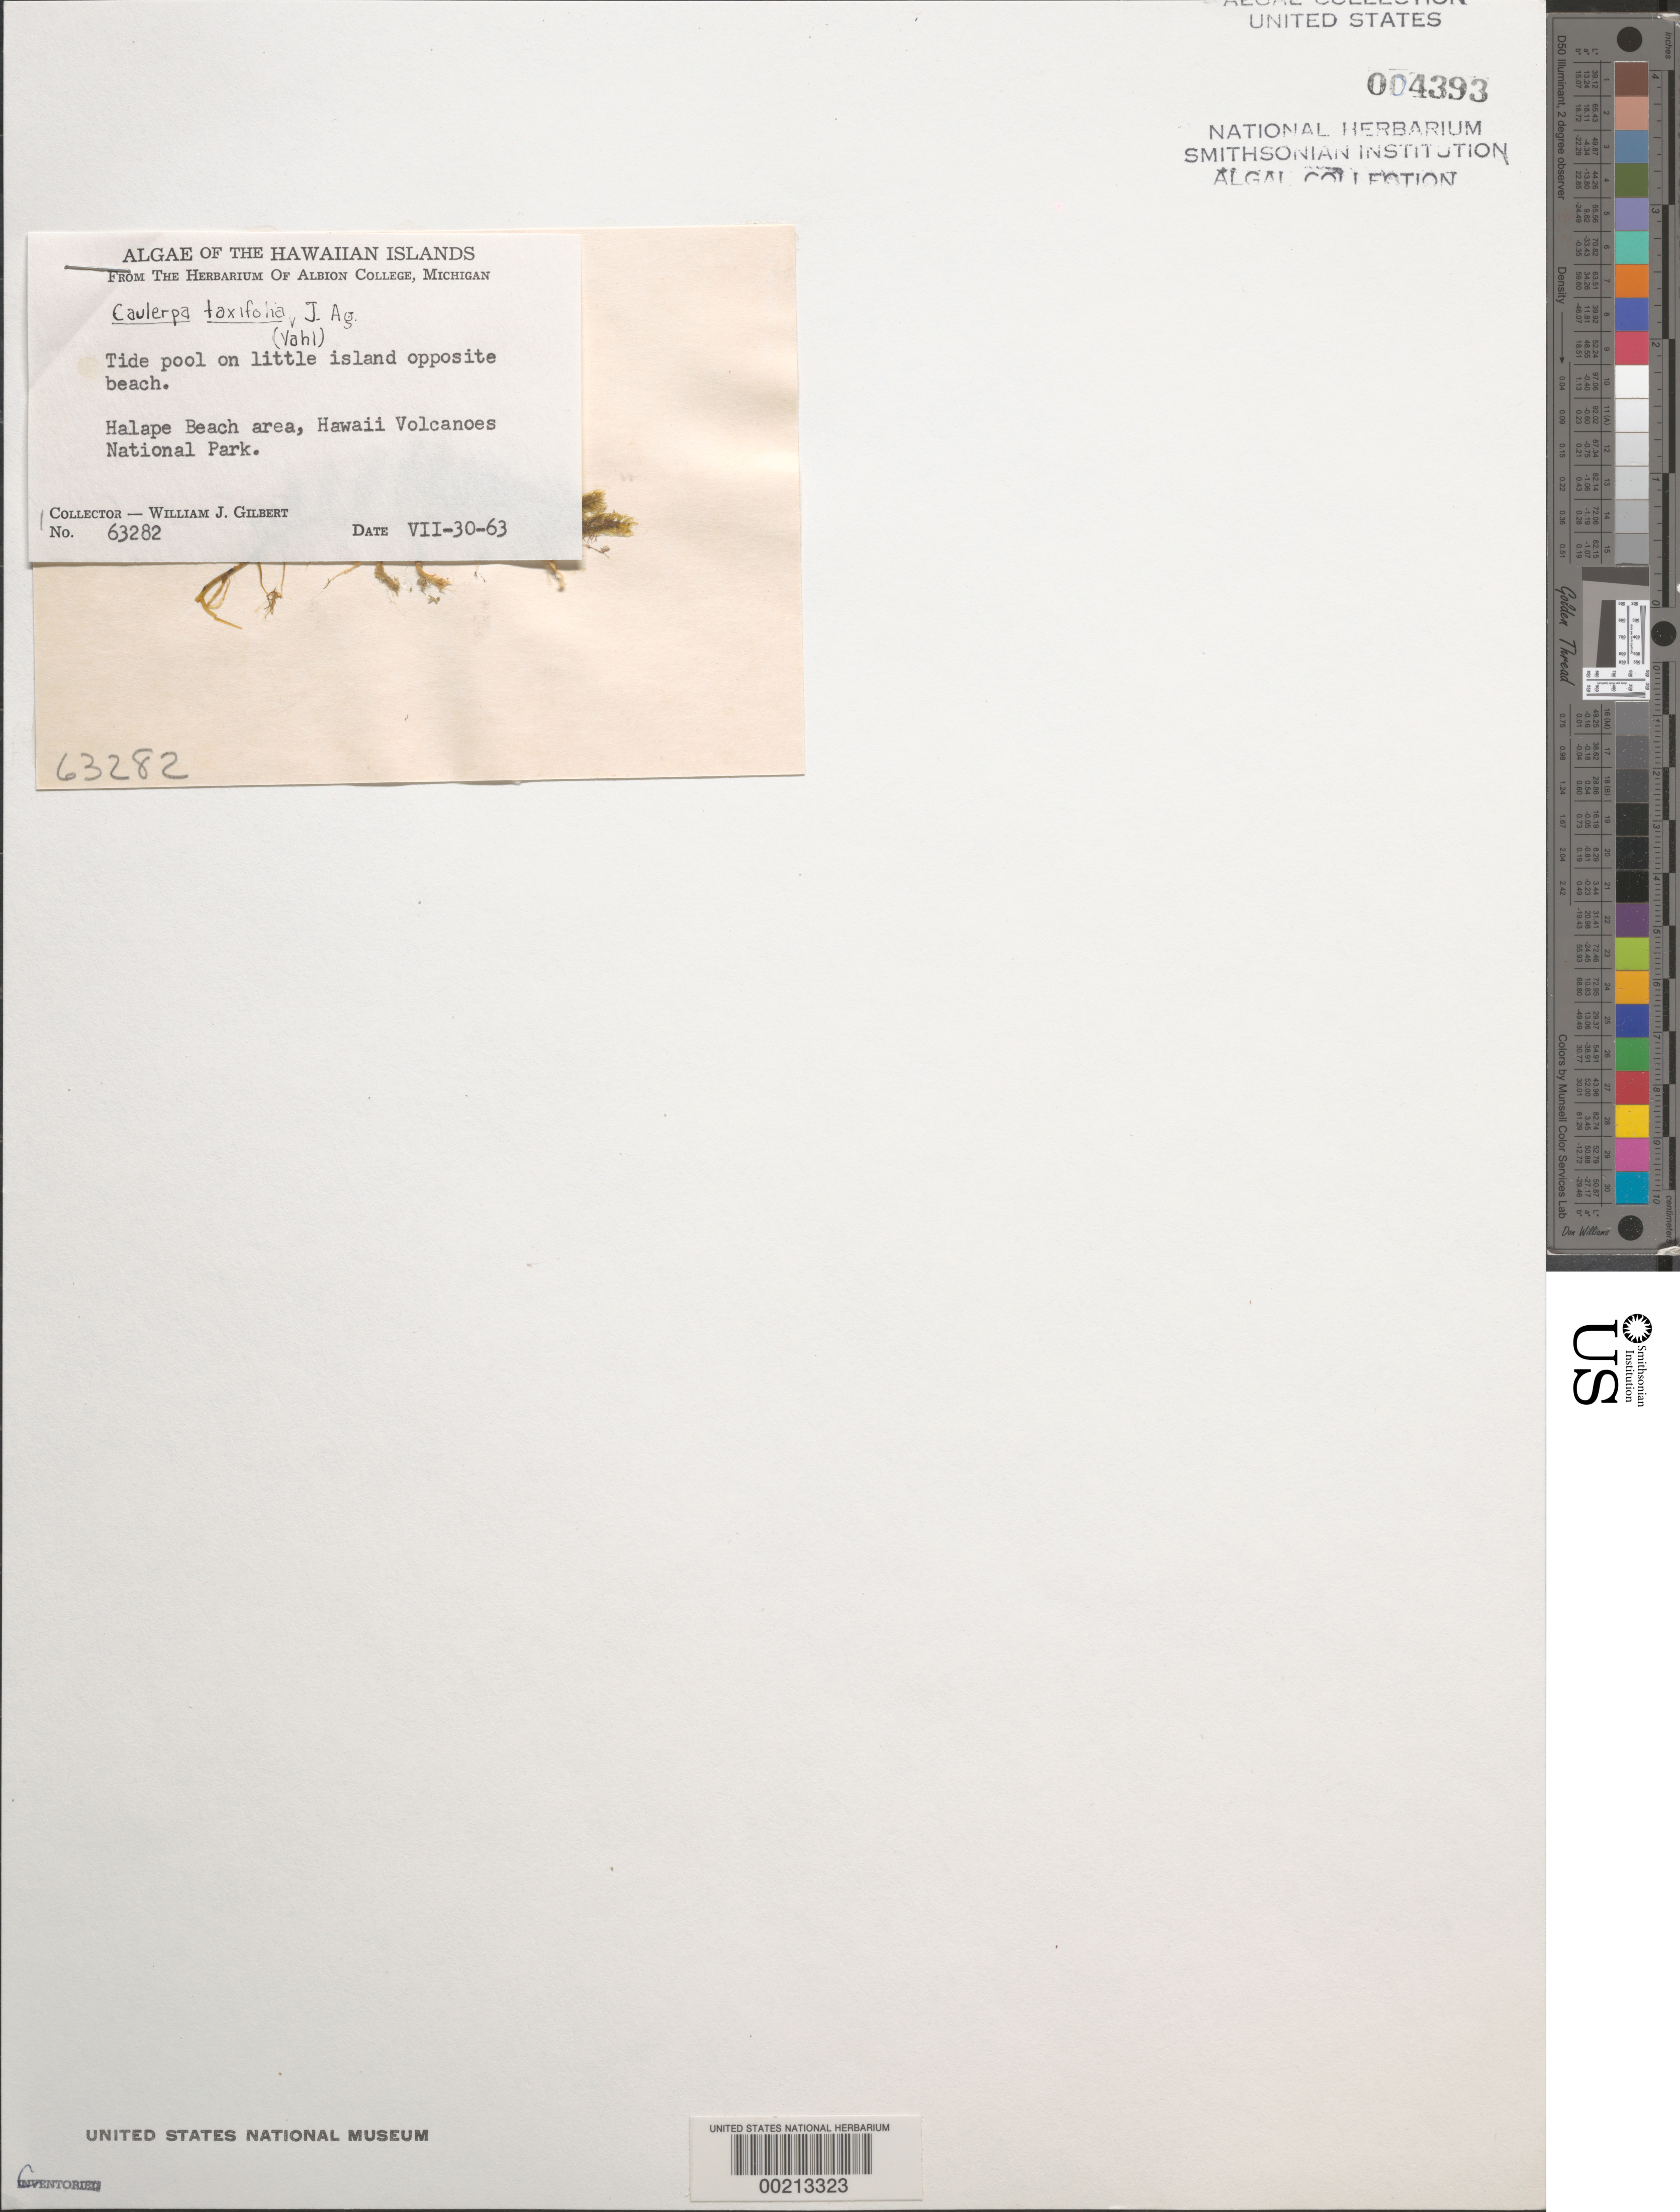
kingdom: Plantae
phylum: Chlorophyta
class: Ulvophyceae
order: Bryopsidales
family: Caulerpaceae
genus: Caulerpa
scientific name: Caulerpa taxifolia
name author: (M. Vahl) C. Agardh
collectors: W. J. Gilbert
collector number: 63282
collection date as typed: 30 Jul 1963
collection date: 1963-07-30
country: United States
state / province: Hawaii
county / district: Hawaii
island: Hawaii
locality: Hawaii Volcanoes National Park, Halape Beach area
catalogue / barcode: US 4393